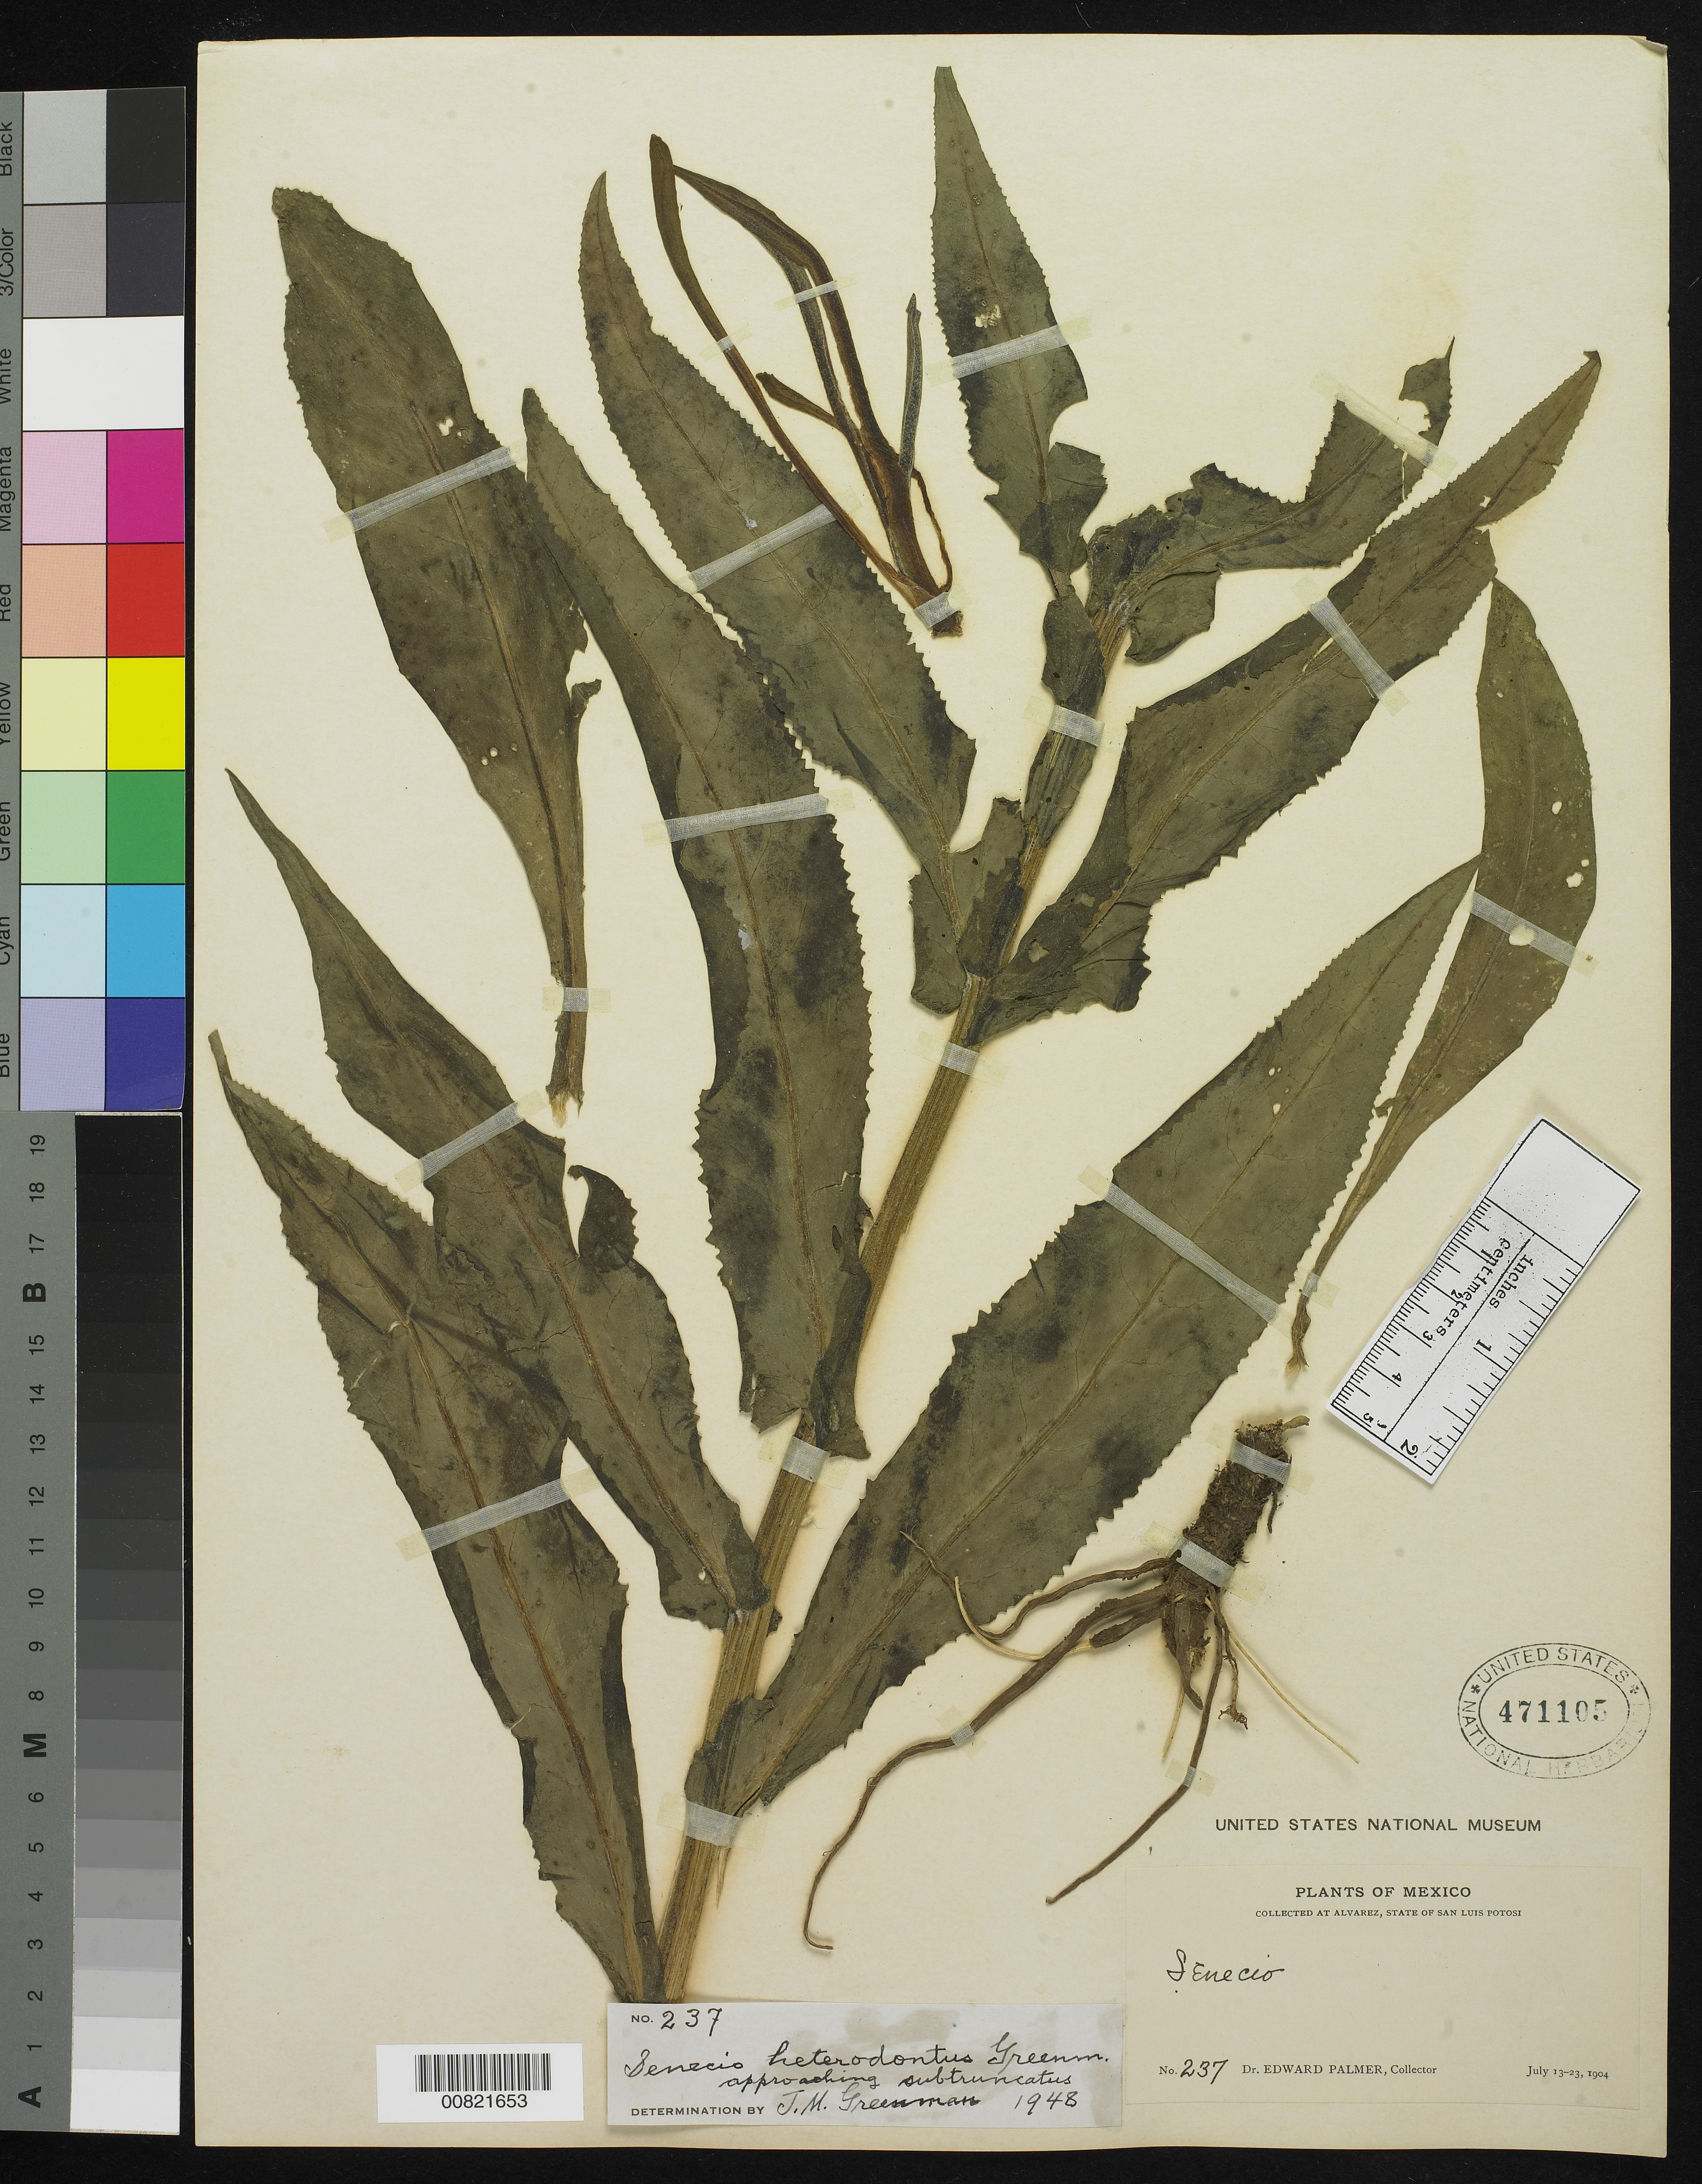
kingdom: Plantae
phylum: Tracheophyta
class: Magnoliopsida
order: Asterales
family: Asteraceae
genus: Senecio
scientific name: Senecio heterodontus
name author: Greenm.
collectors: E. Palmer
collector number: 237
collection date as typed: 13 Jul 1904 to 23 Jul 1904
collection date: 1904-07-13/1904-07-23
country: Mexico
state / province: San Luis Potosí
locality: Alvarez, San Luis Potosí.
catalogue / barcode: US 471105